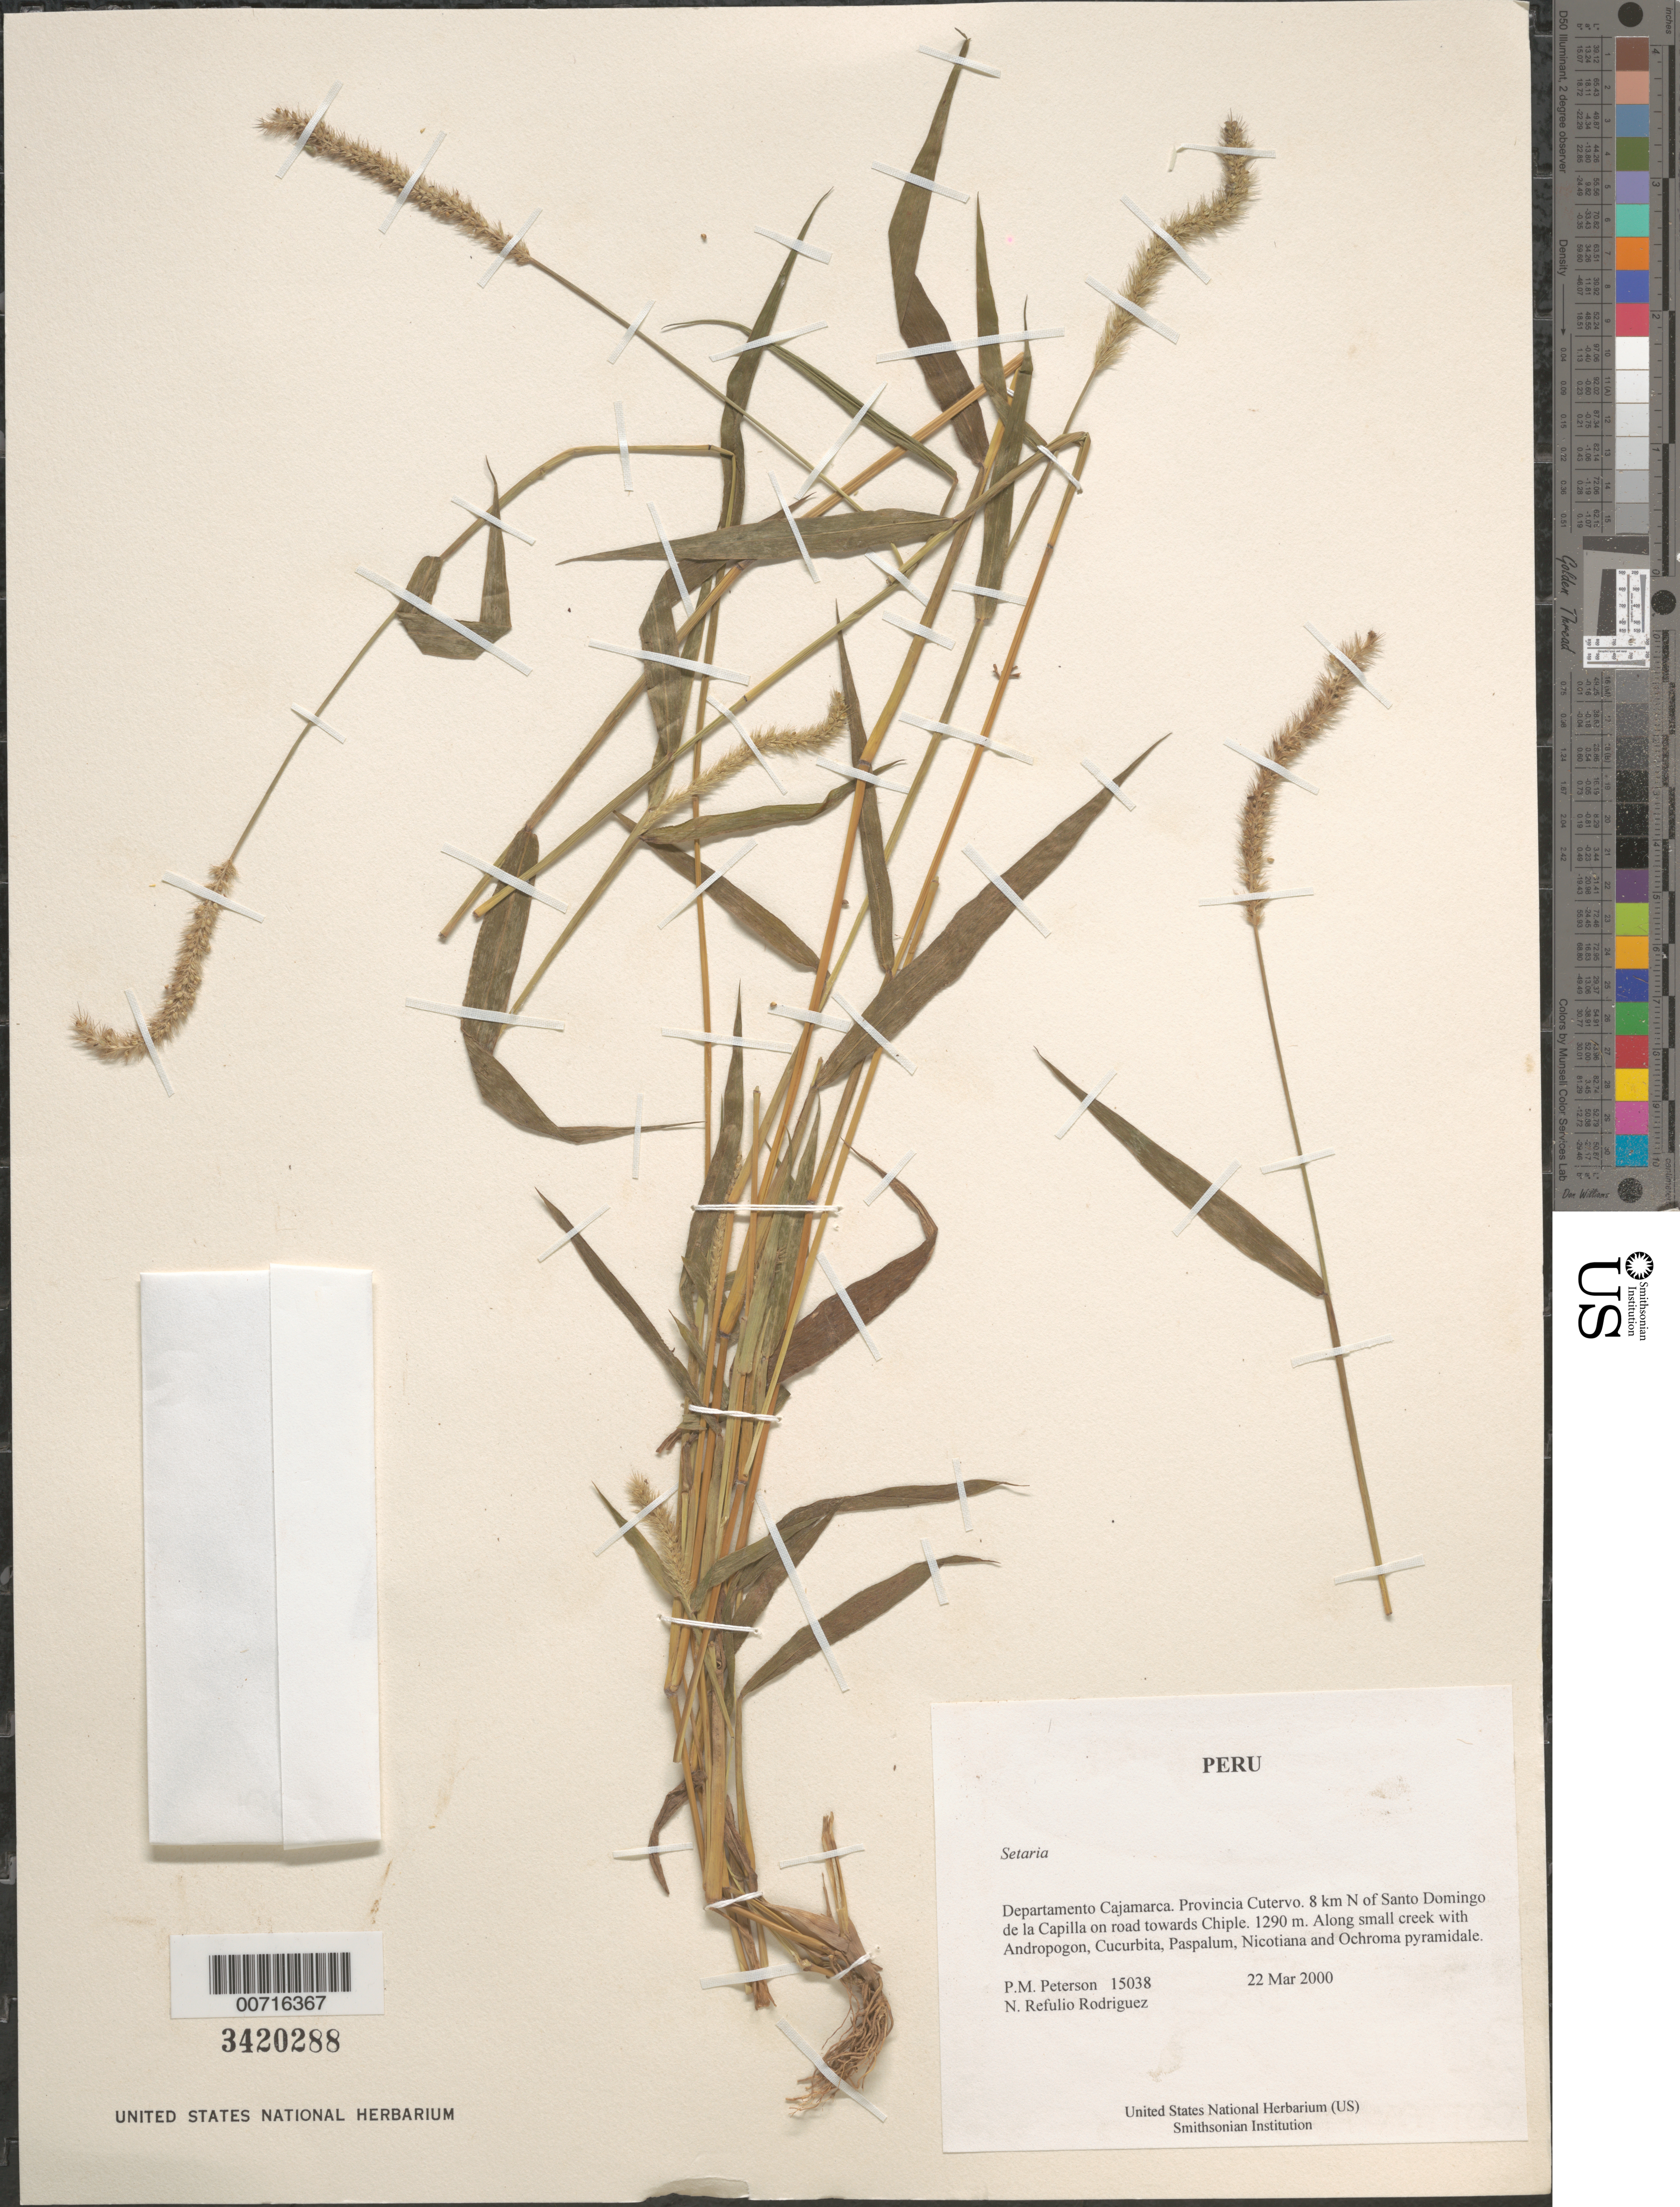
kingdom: Plantae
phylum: Tracheophyta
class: Liliopsida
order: Poales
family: Poaceae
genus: Setaria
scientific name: Setaria sp.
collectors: P. M. Peterson & N. Refulio-Rodríguez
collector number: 15038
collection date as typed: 22 Mar 2000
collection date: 2000-03-22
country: Peru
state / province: Cajamarca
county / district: Cutervo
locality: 8 km N of Santo Domingo de la Capilla on road towards Chiple.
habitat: Along small creek with Andropogon, Cucurbita, Paspalum, Nicotiana and Ochroma pyramidale.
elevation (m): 1290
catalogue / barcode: US 3420288